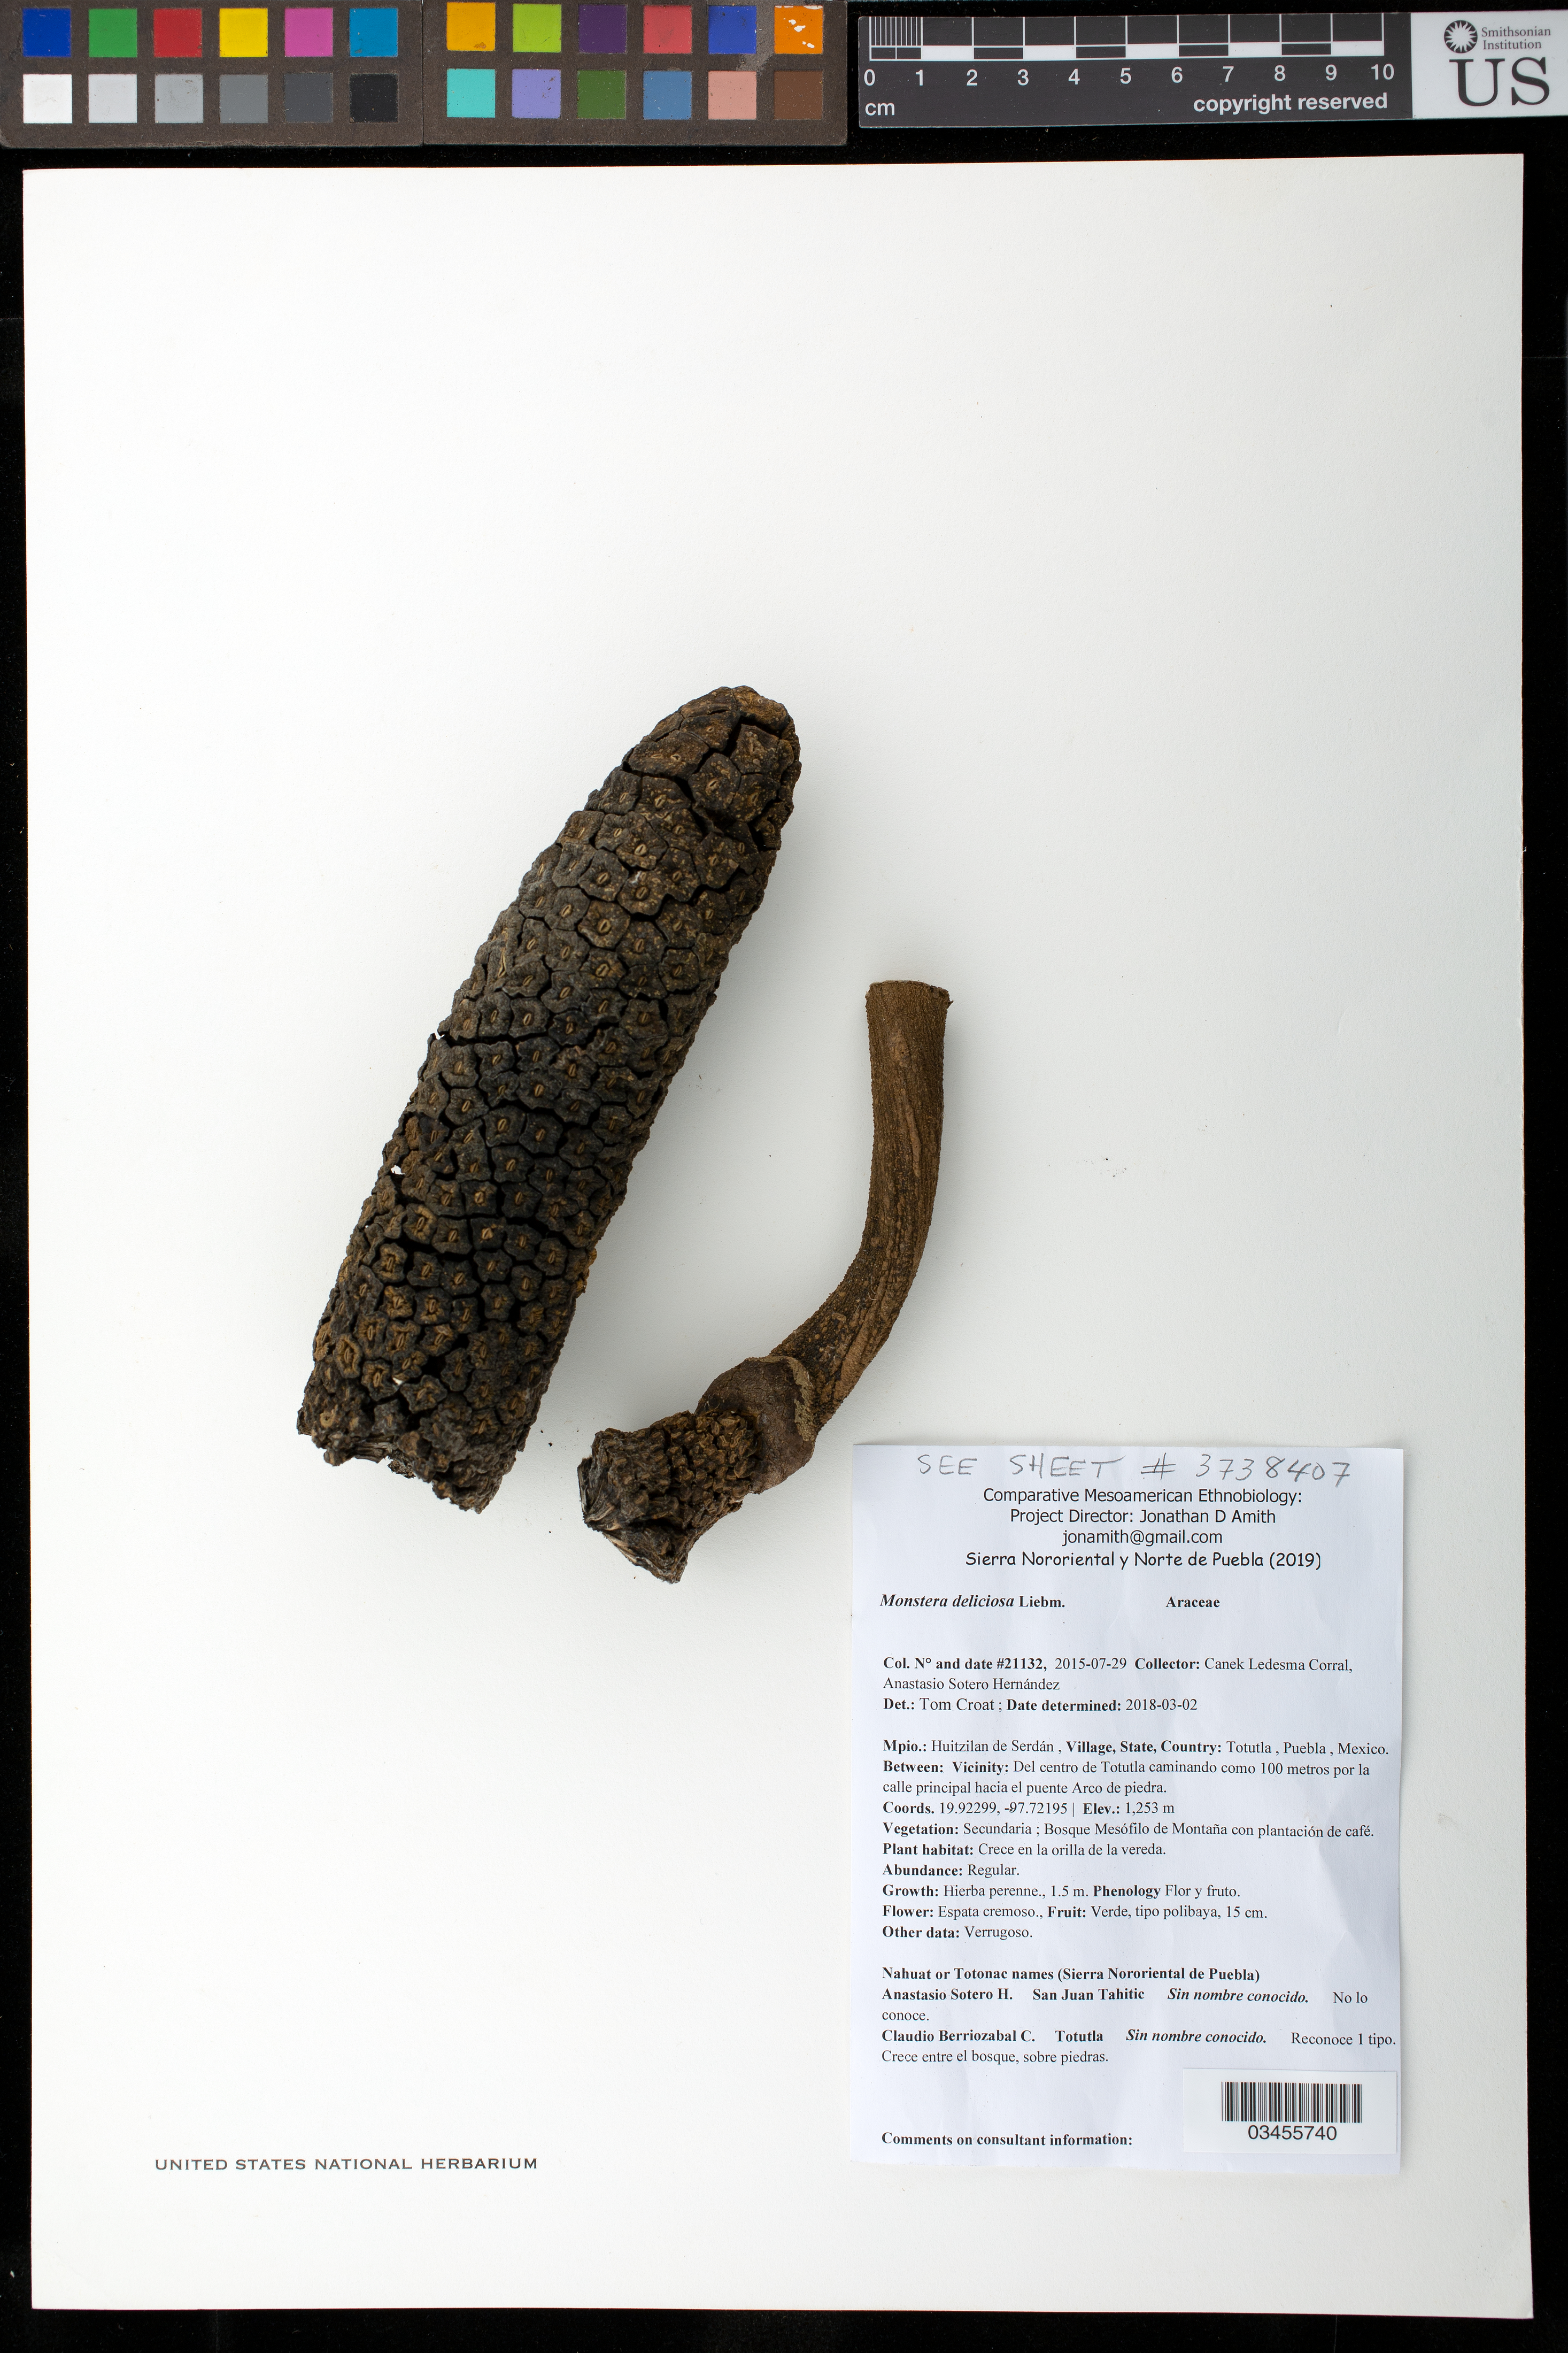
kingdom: Plantae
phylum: Tracheophyta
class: Liliopsida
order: Alismatales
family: Araceae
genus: Monstera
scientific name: Monstera deliciosa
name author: Liebm.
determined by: Coombes, Allen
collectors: Canek Ledesma C. & A. Sotero H.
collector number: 21132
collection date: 2015-07-29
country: México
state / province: Puebla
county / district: Huitzilan de Serdán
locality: PUEBLO: Totutla; LOCALIDAD EXACTA: Del centro de Totutla caminando como 100 metros por la calle principal hacia el puente Arco de piedra.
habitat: Bosque mesófilo de montaña con plantación de café | Crece en la orilla de la vereda.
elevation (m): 1253